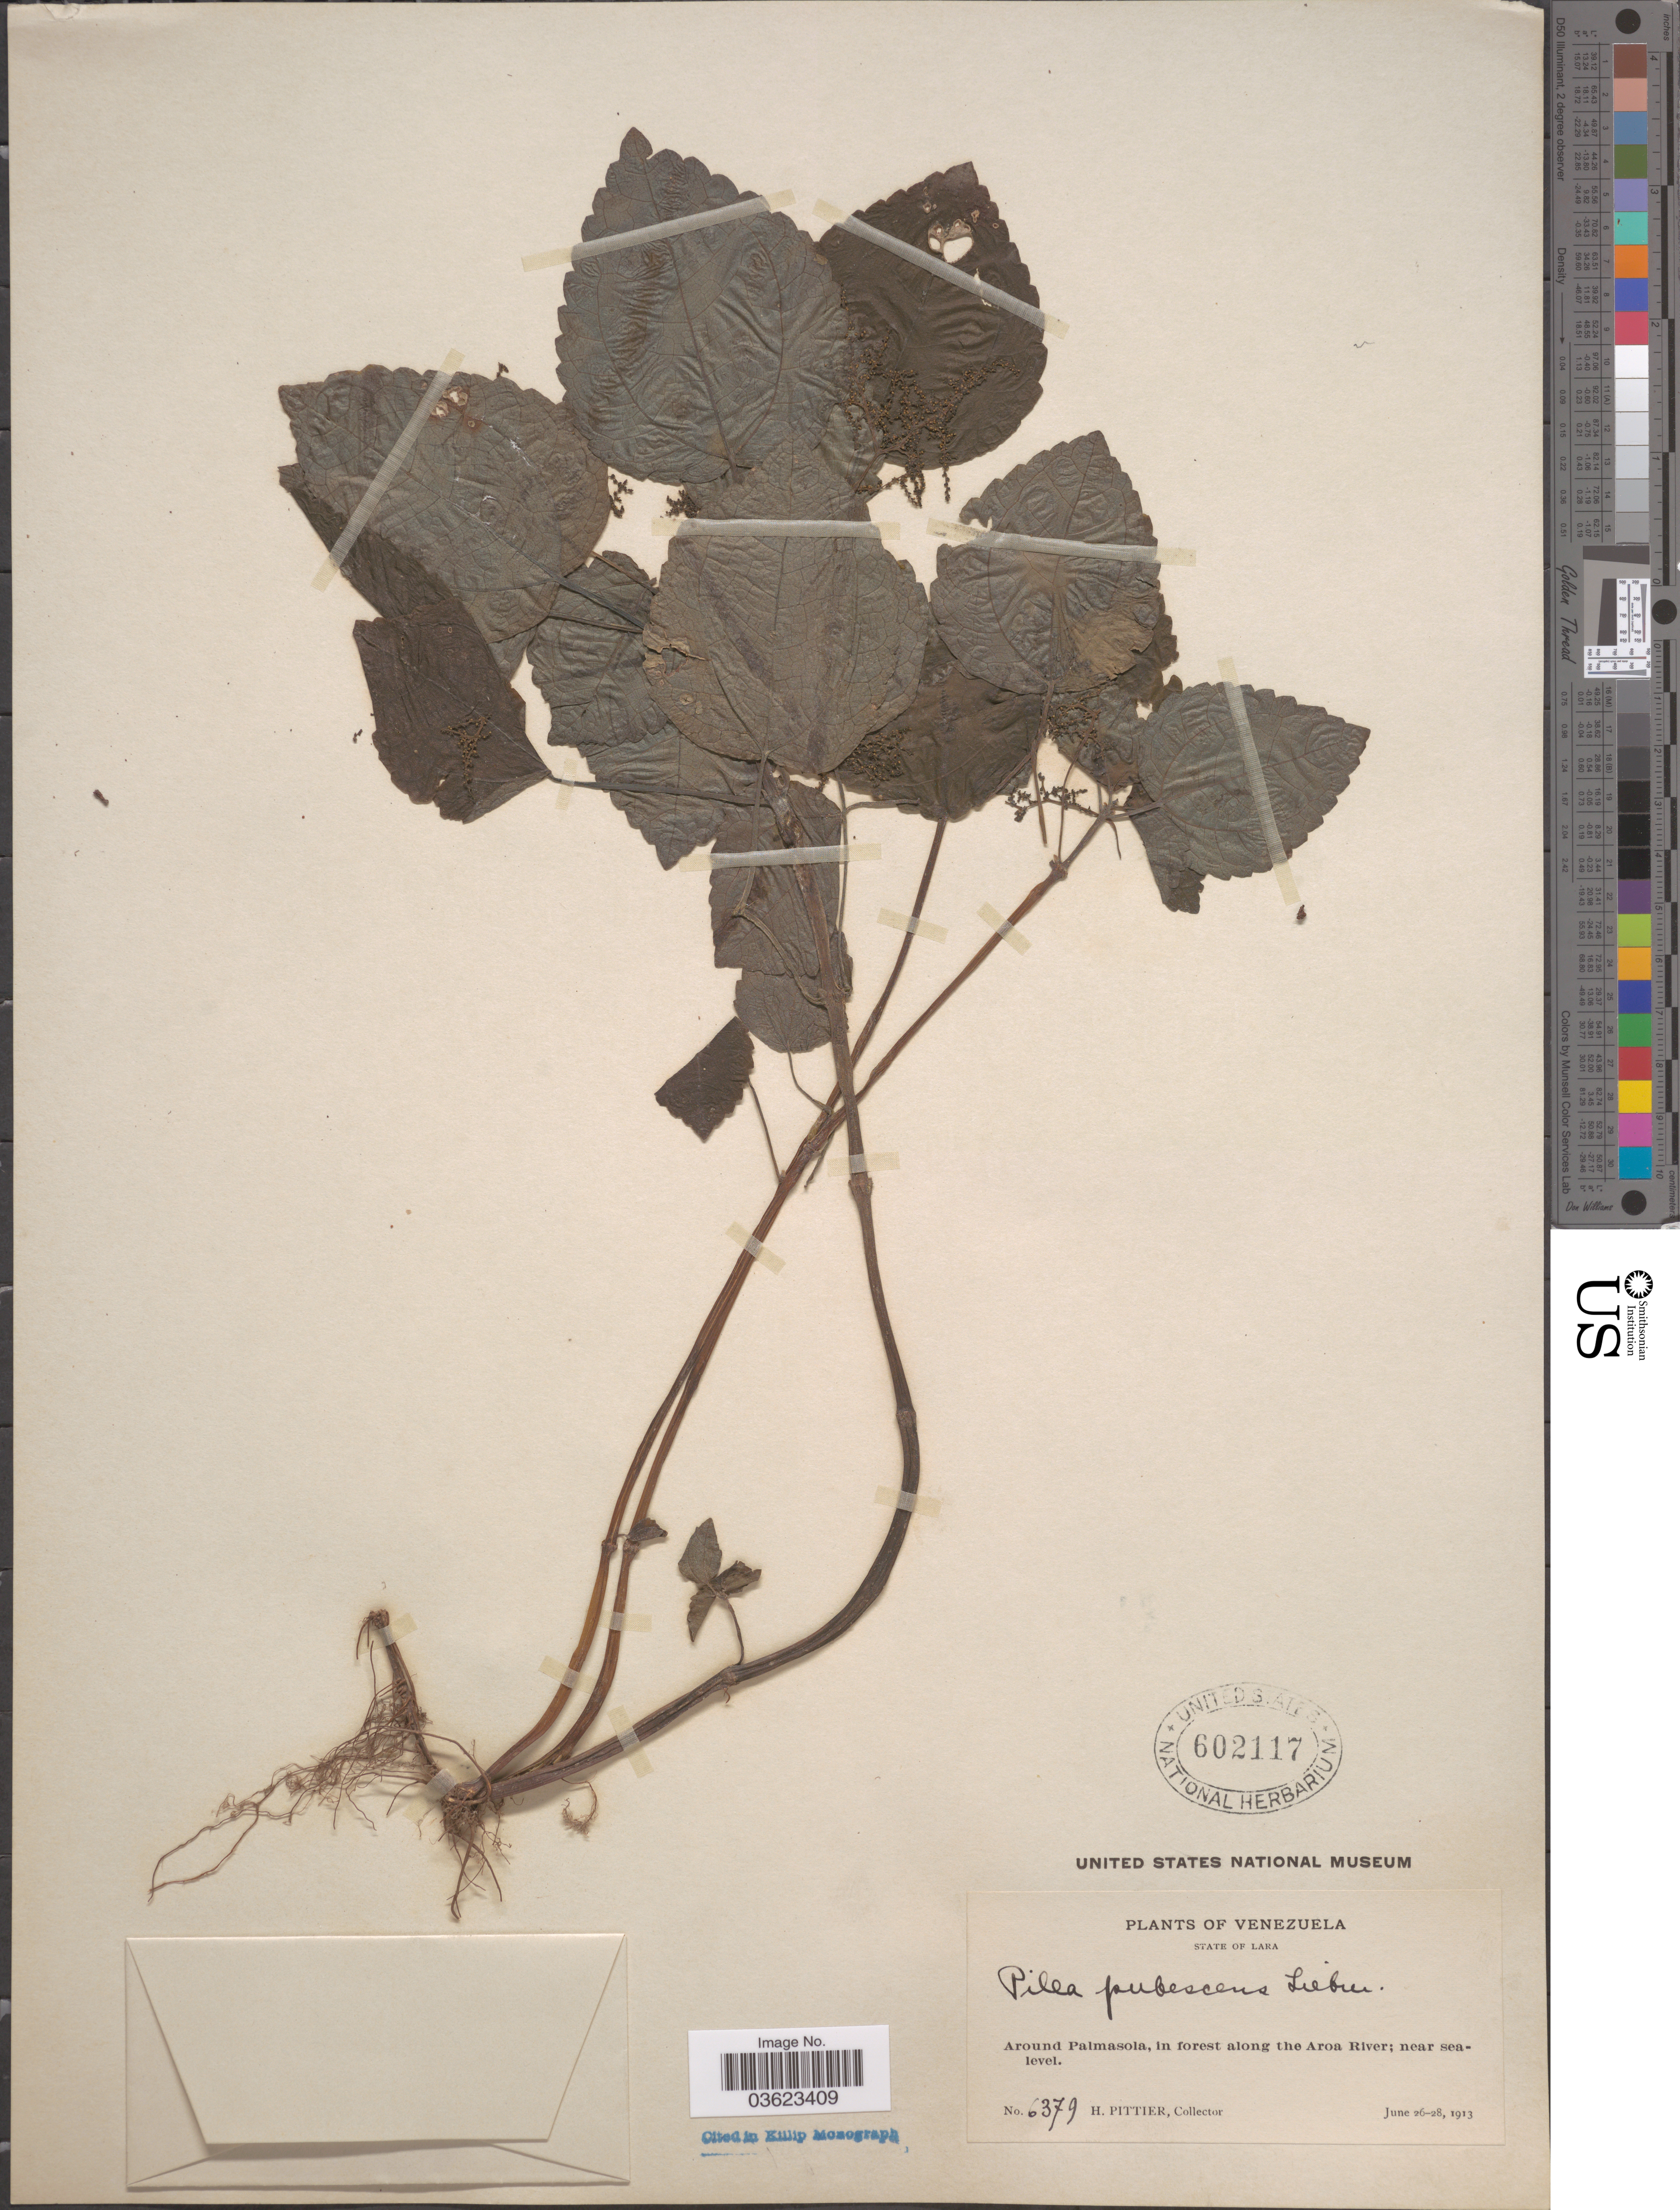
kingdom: Plantae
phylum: Tracheophyta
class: Magnoliopsida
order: Rosales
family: Urticaceae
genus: Pilea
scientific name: Pilea pubescens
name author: Liebm.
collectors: H. F. Pittier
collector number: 6379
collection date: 1913-06-26/1913-06-28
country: Venezuela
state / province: Lara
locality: Around Palmasola, in forest along the Aroa River.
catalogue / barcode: US 602117